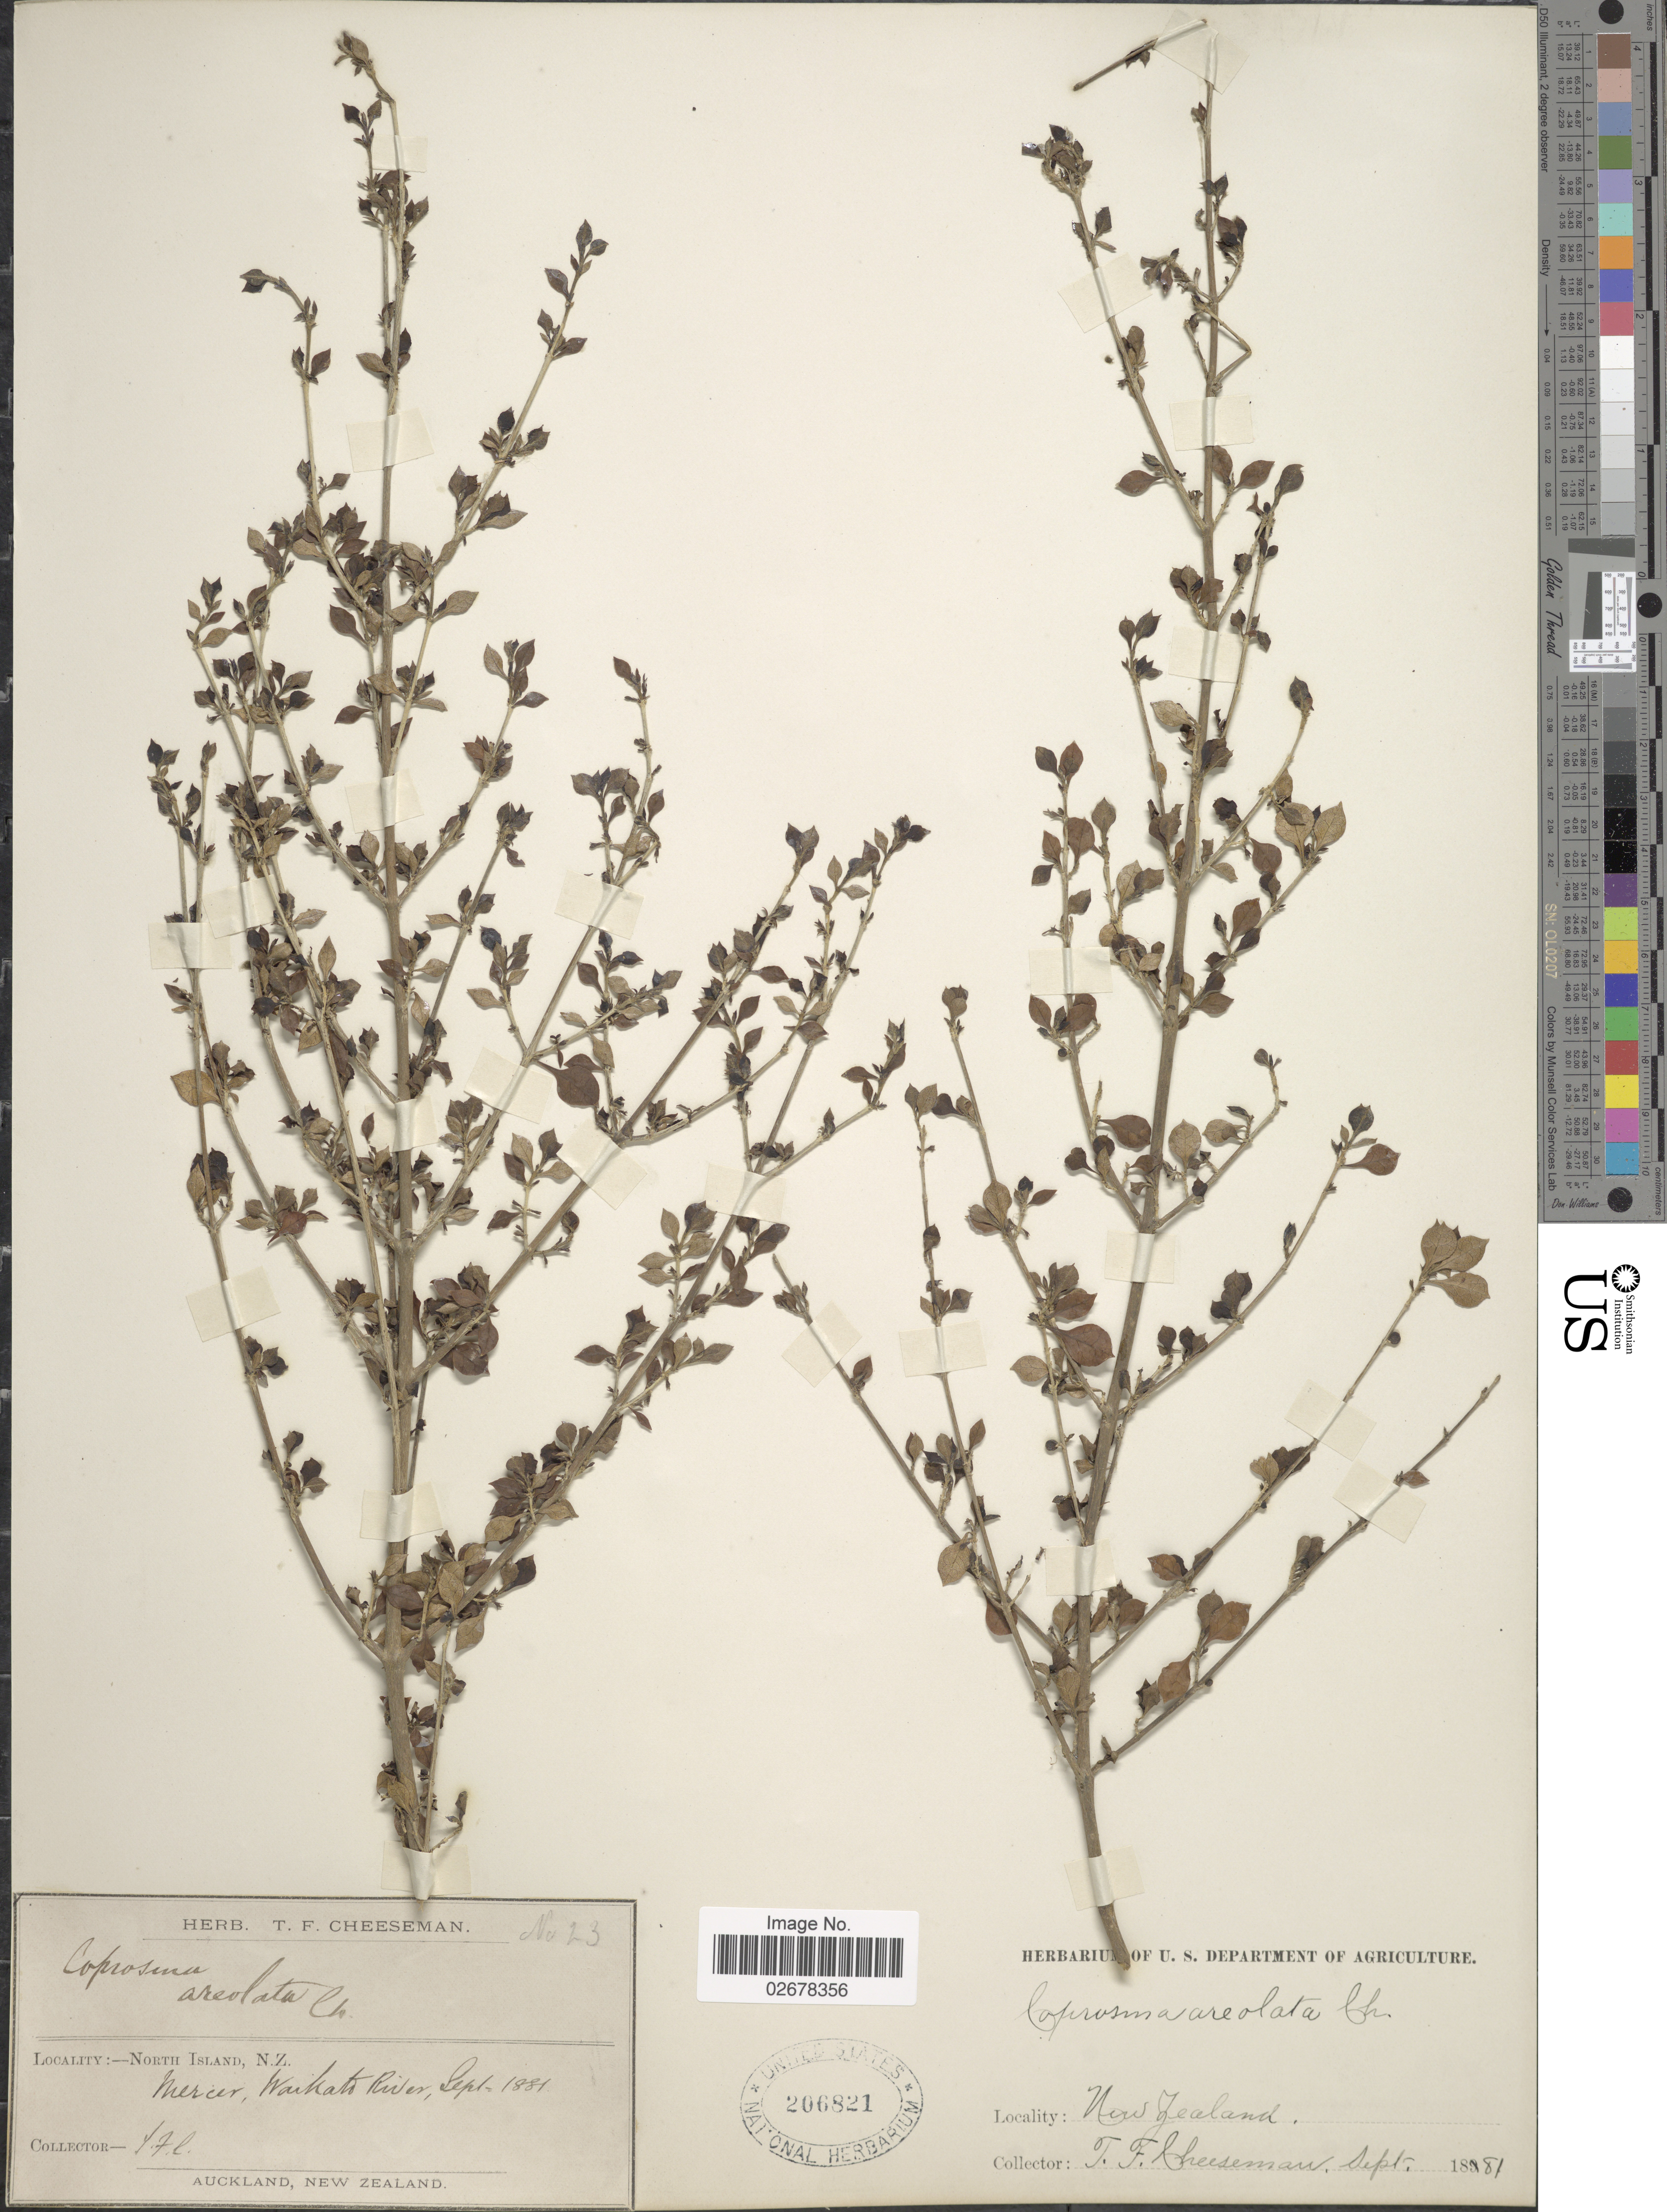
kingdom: Plantae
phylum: Tracheophyta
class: Magnoliopsida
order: Gentianales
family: Rubiaceae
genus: Coprosma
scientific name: Coprosma areolata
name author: Cheeseman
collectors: T. F. Cheeseman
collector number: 23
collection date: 1881-09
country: New Zealand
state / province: Waikato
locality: North Island, Mercer, Waikato River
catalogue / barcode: US 206821